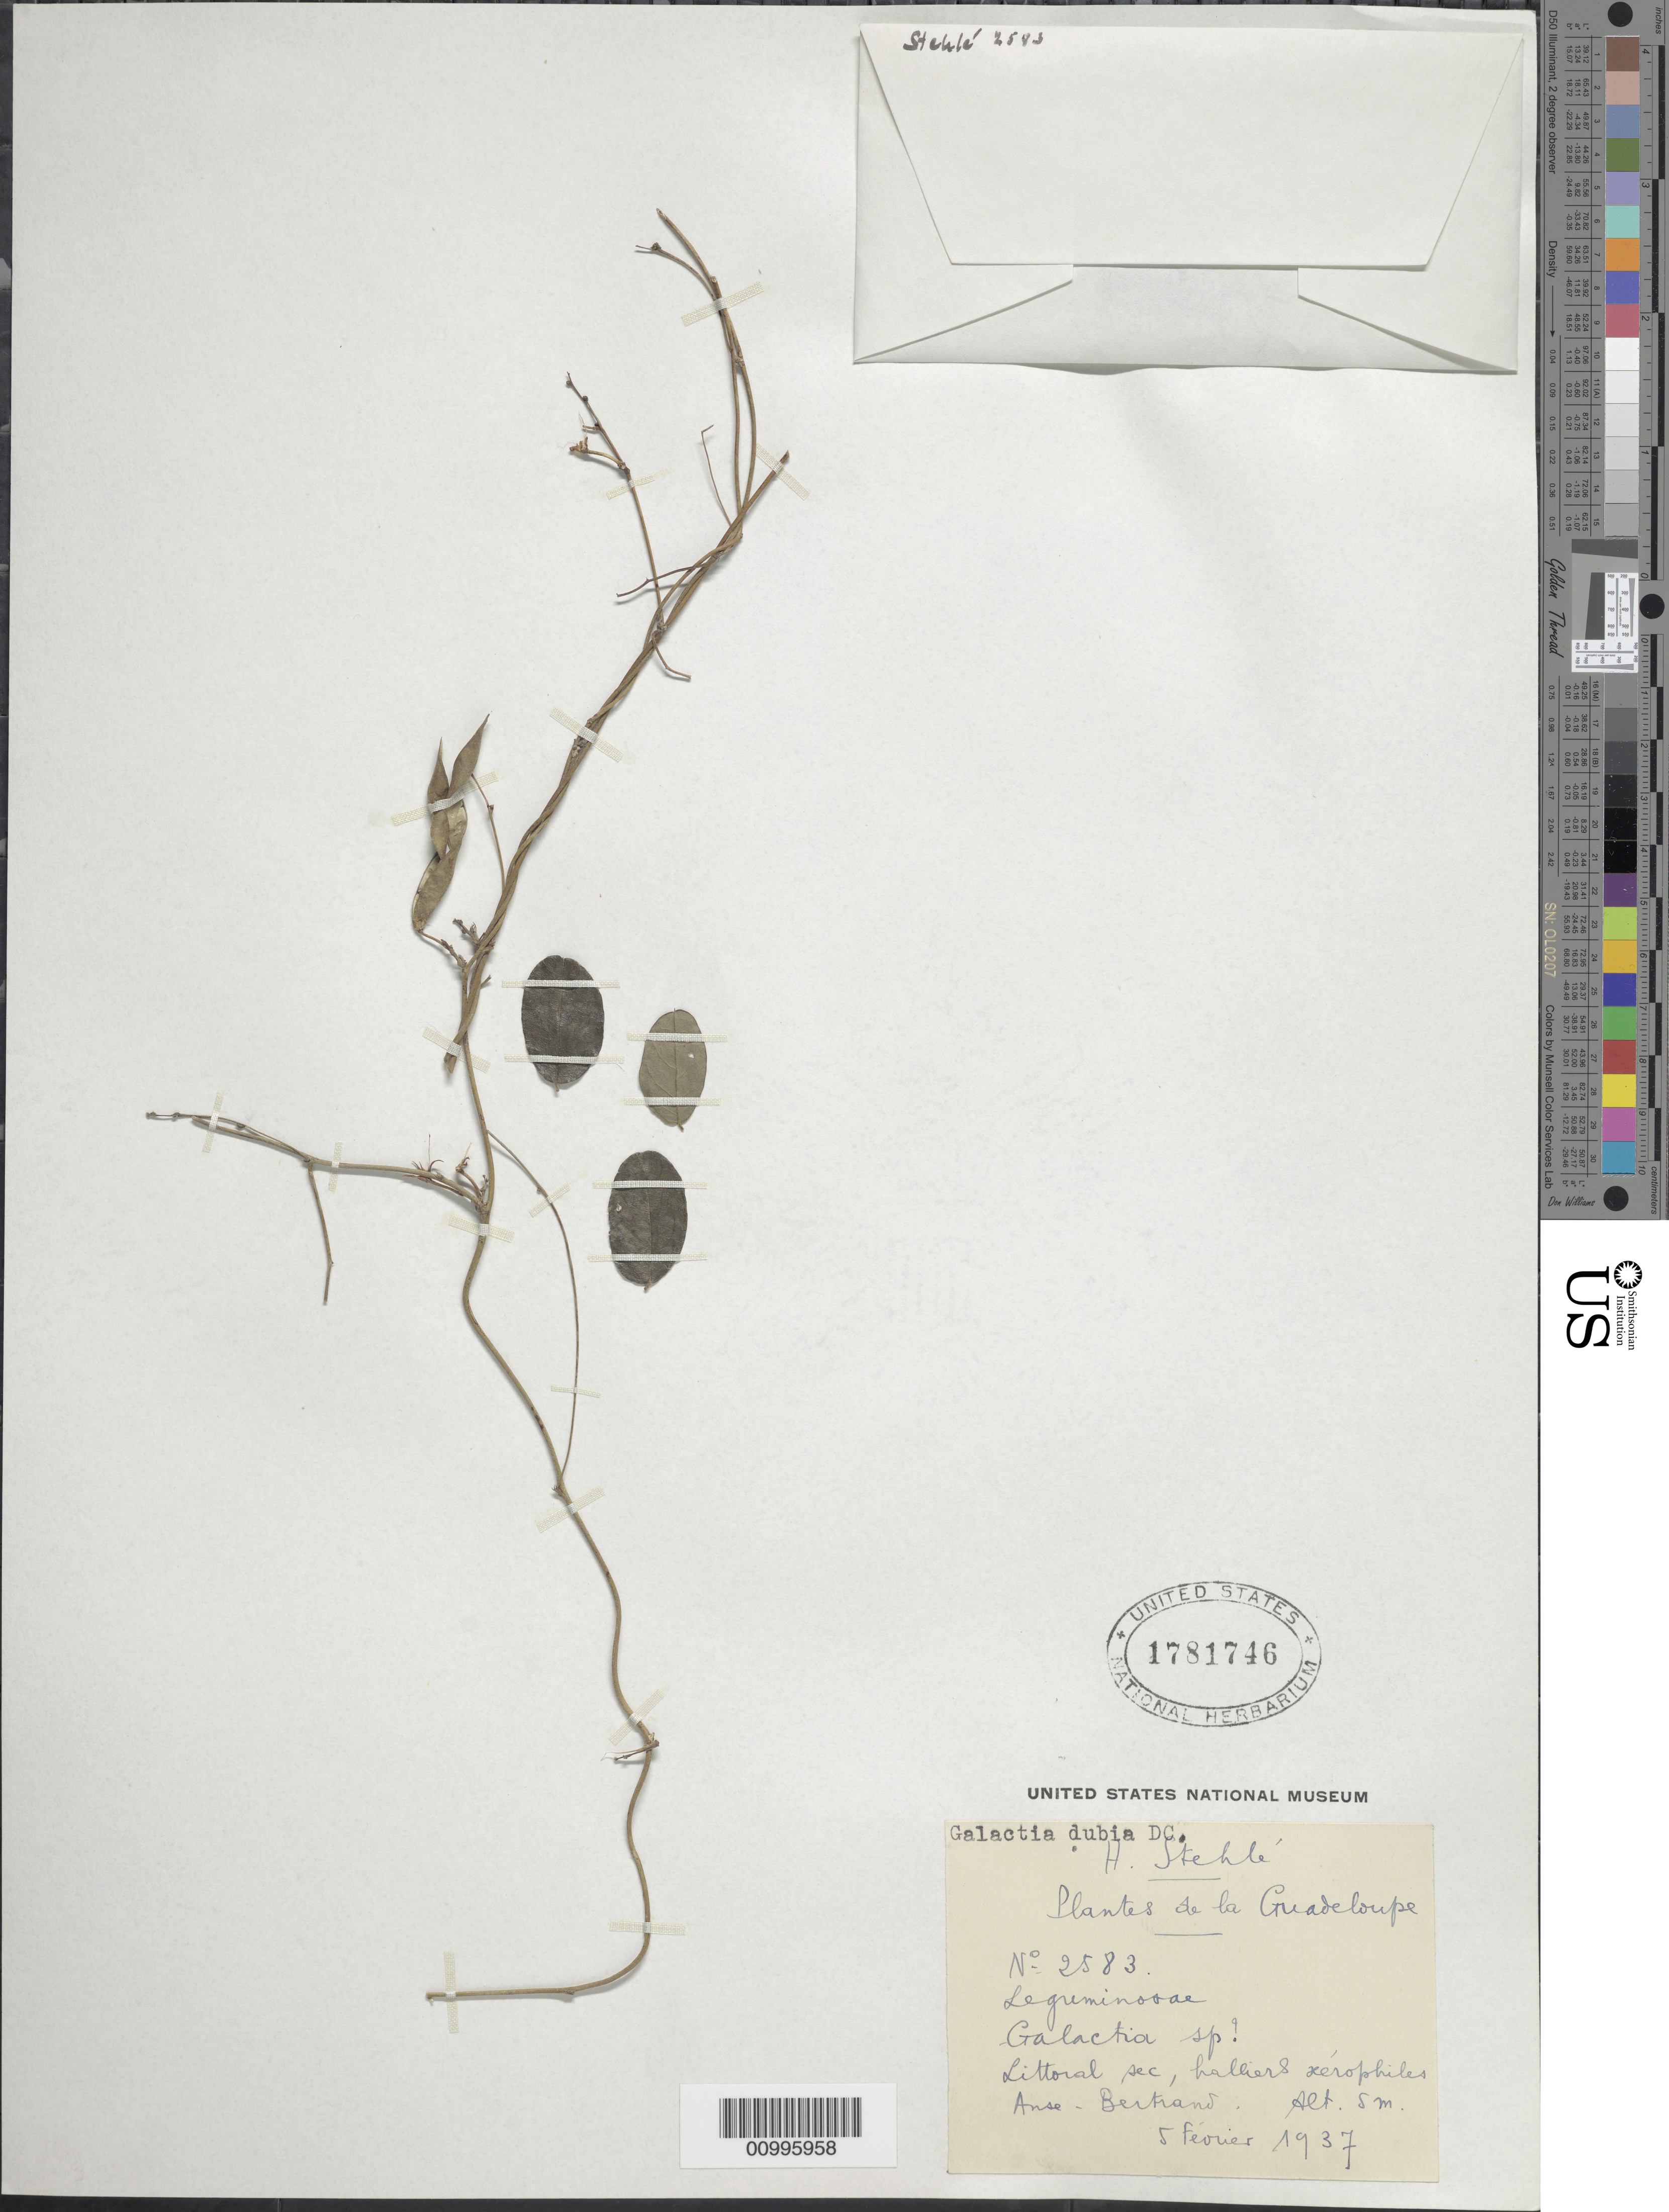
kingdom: Plantae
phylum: Tracheophyta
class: Magnoliopsida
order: Fabales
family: Fabaceae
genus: Galactia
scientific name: Galactia dubia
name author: DC.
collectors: C. Bertrand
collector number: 2583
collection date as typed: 05 Feb 1937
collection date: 1937-02-05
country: Guadeloupe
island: Basse Terre [Guadeloupe]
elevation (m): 5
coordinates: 0 N, 0 E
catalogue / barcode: US 1781746